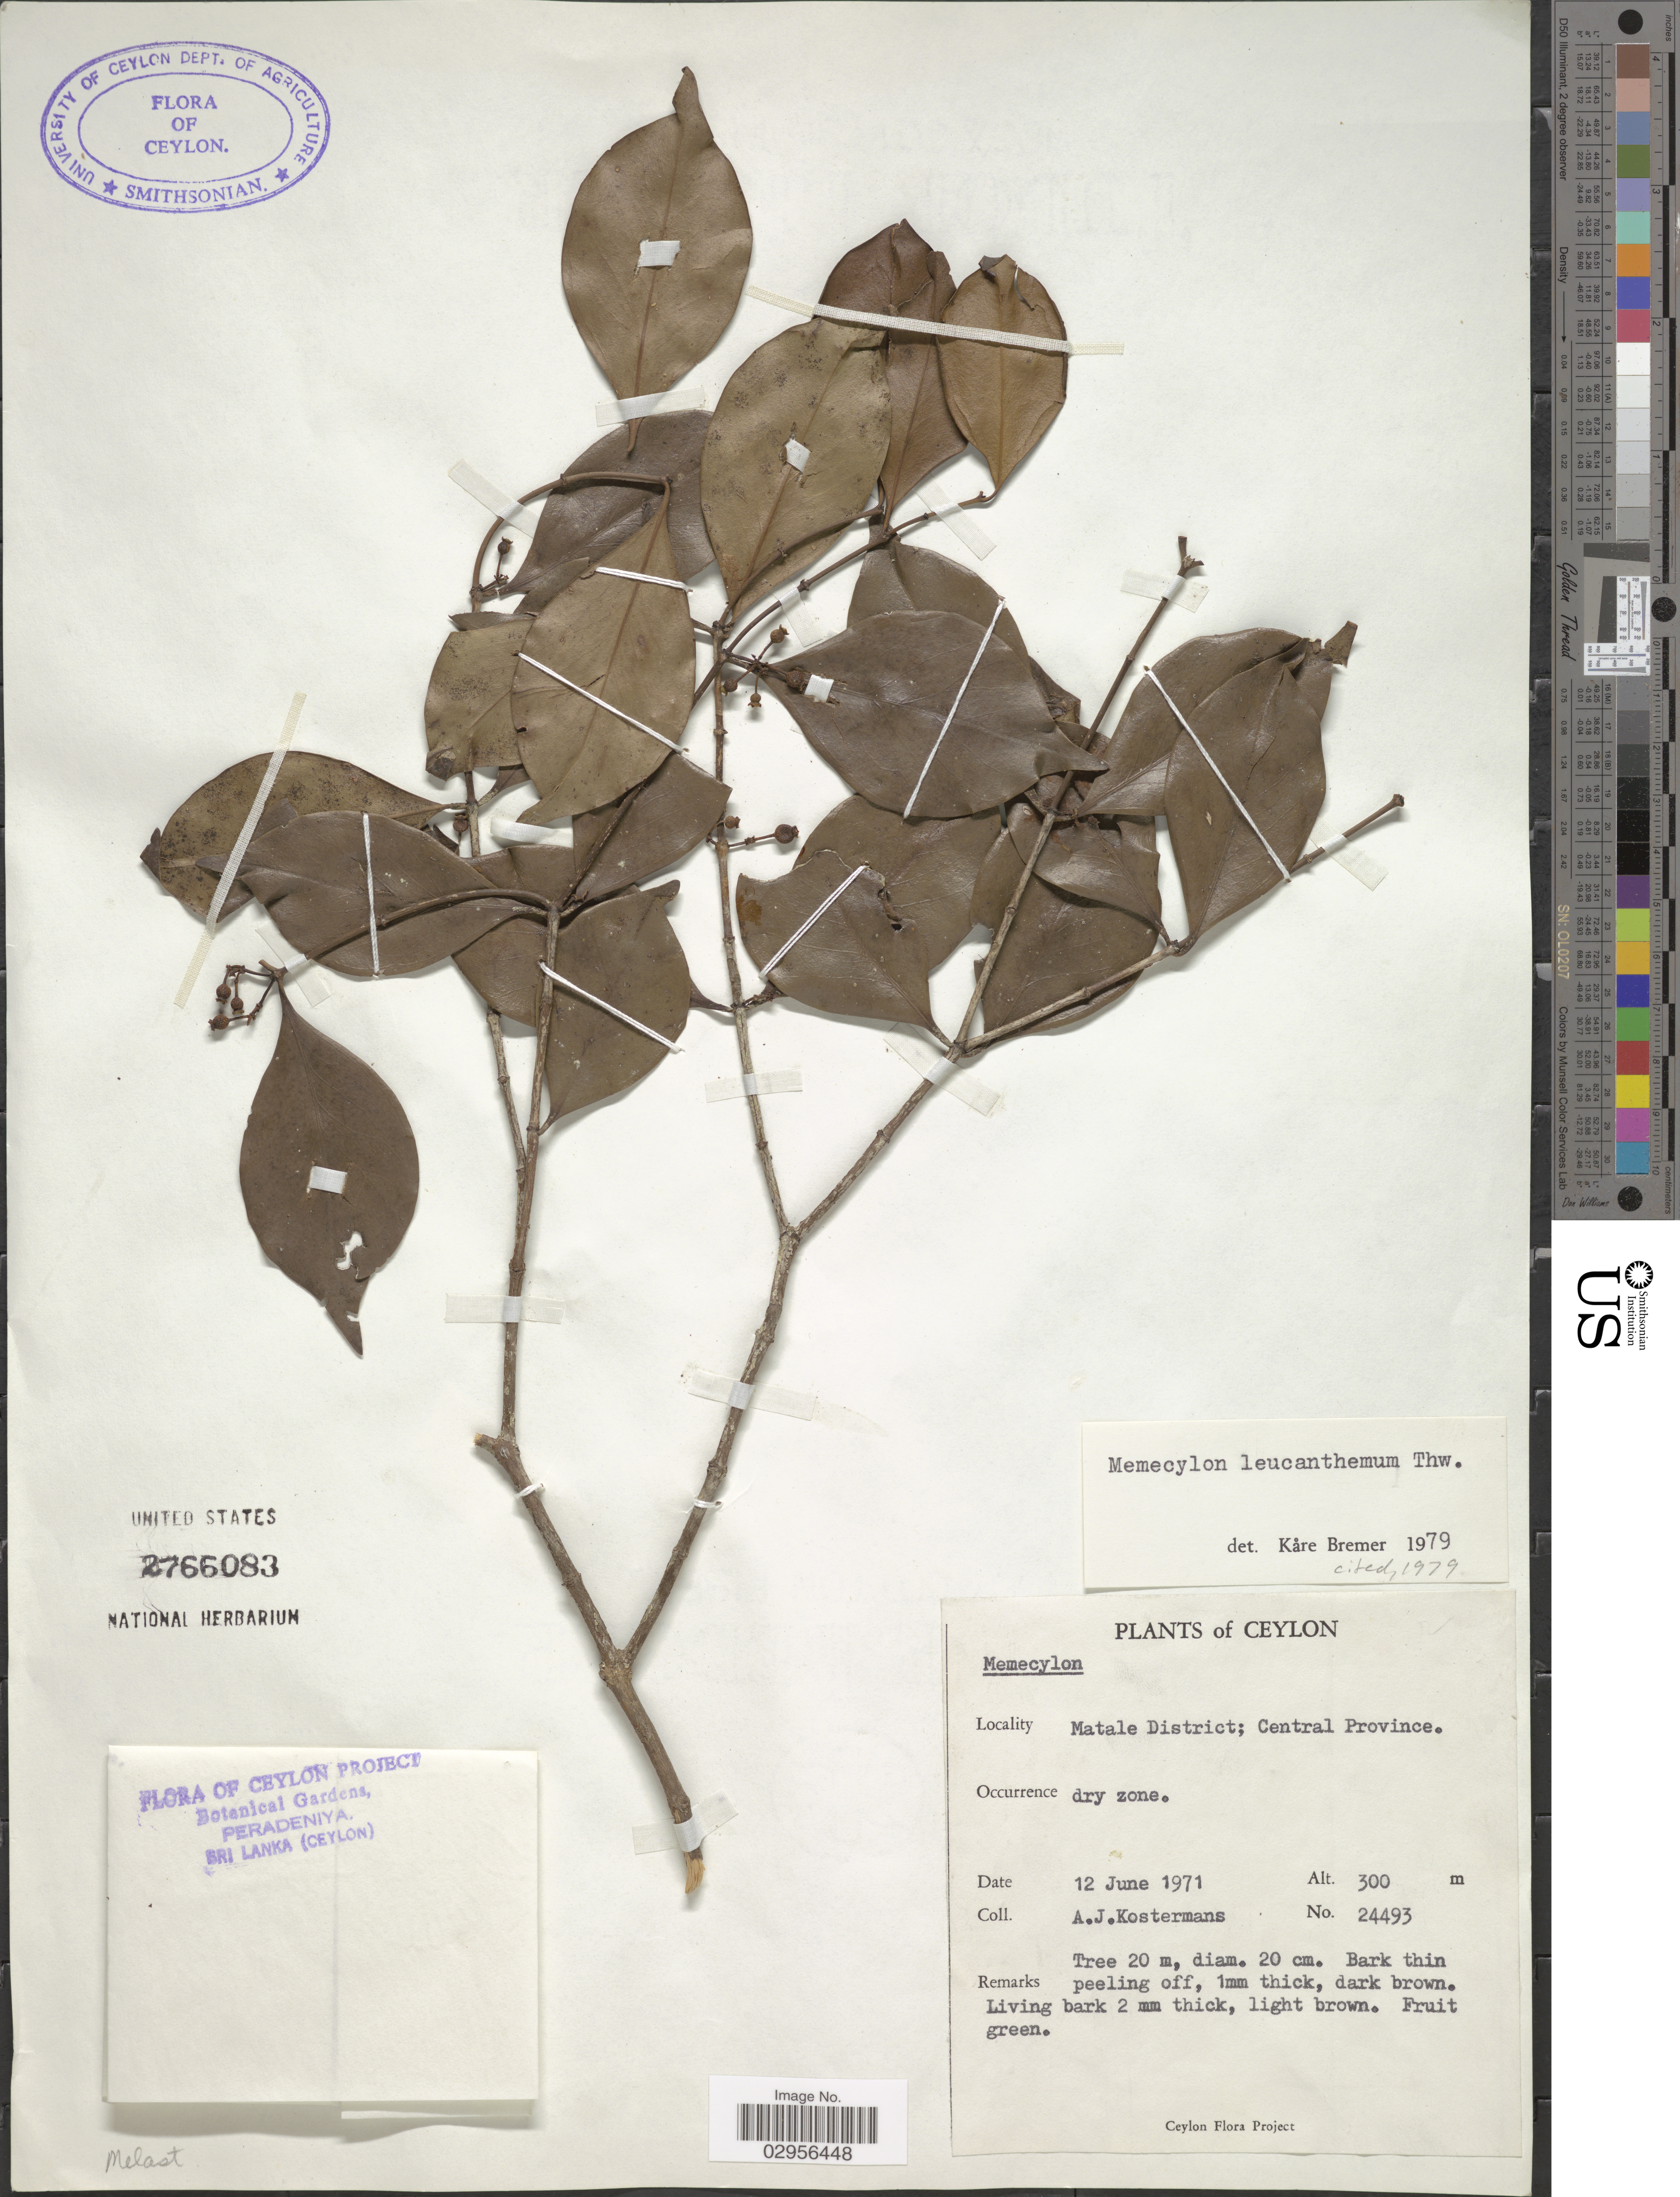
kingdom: Plantae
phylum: Tracheophyta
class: Magnoliopsida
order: Myrtales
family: Melastomataceae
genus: Memecylon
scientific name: Memecylon leucanthum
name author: Thwaites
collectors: A. J. G. Kostermans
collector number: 24493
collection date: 1971-06-12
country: Sri Lanka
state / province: Central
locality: Ceylon, Matale District; Central Province.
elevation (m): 300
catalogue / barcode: US 2766083